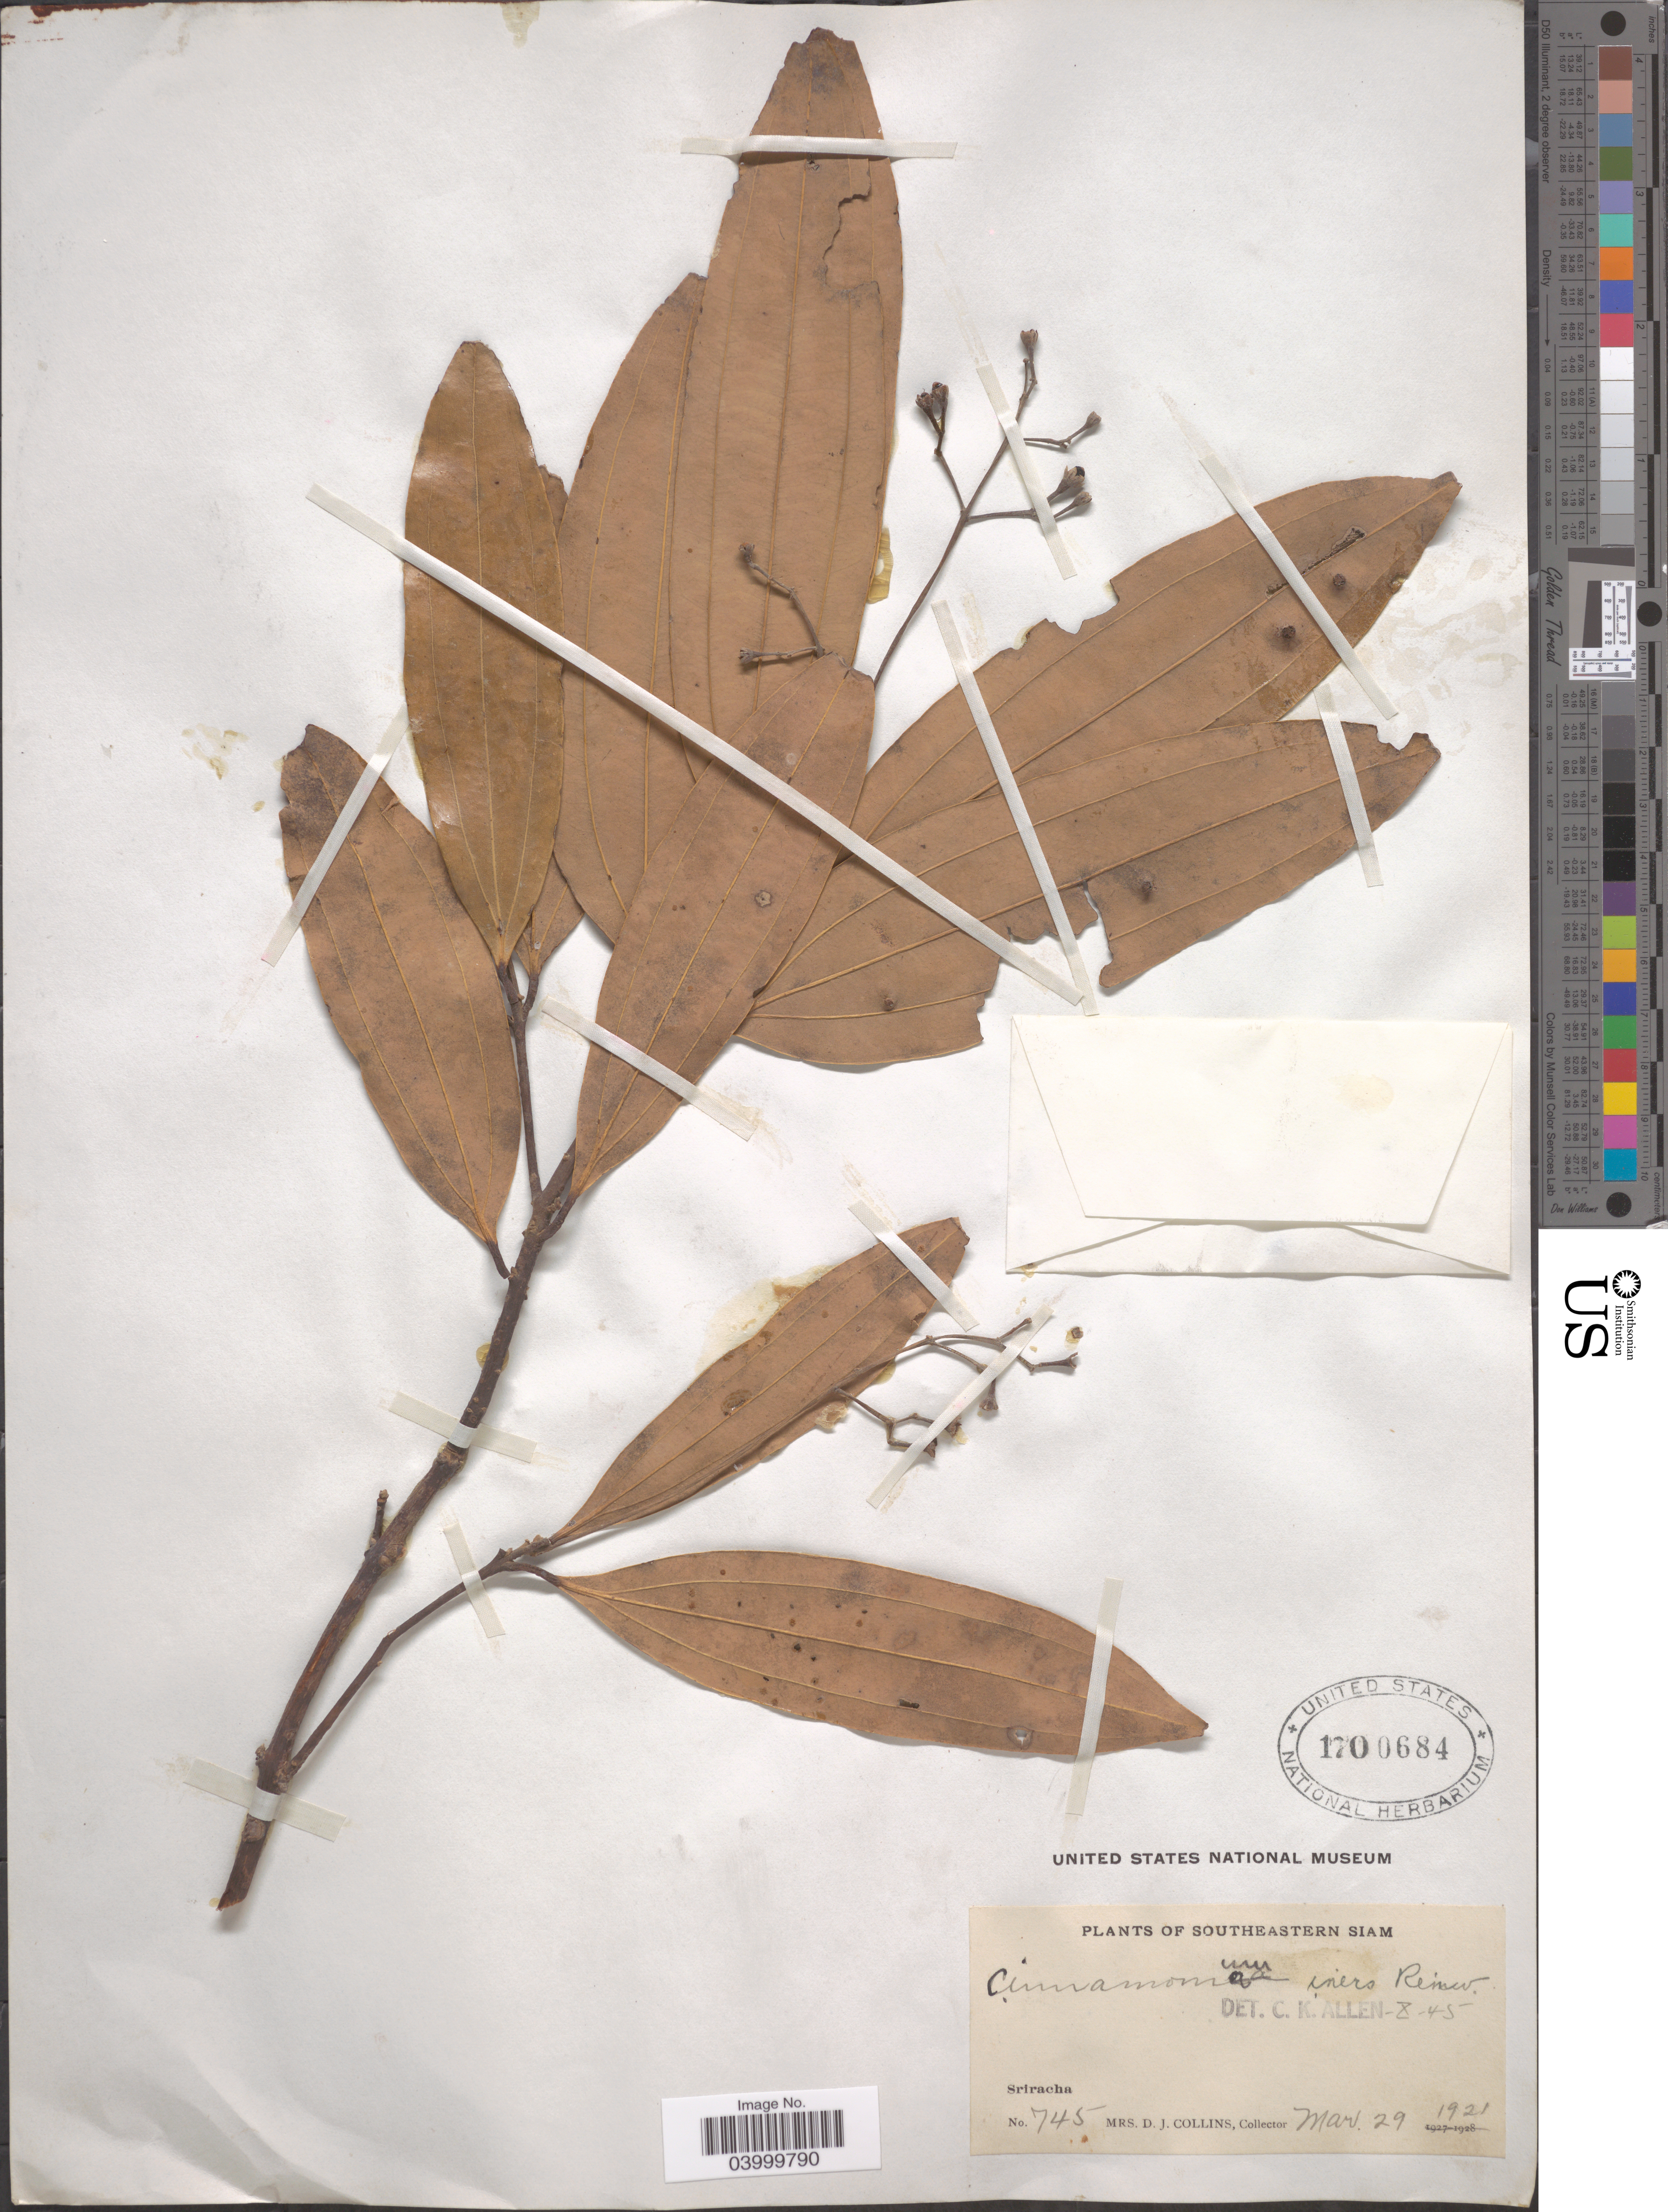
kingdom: Plantae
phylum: Tracheophyta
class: Magnoliopsida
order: Laurales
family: Lauraceae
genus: Cinnamomum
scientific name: Cinnamomum iners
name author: Reinw. ex Blume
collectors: Mrs. D. J. Collins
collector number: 745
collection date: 1921-03-29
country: Thailand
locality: Southeastern Siam. Sriracha.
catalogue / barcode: US 1700684